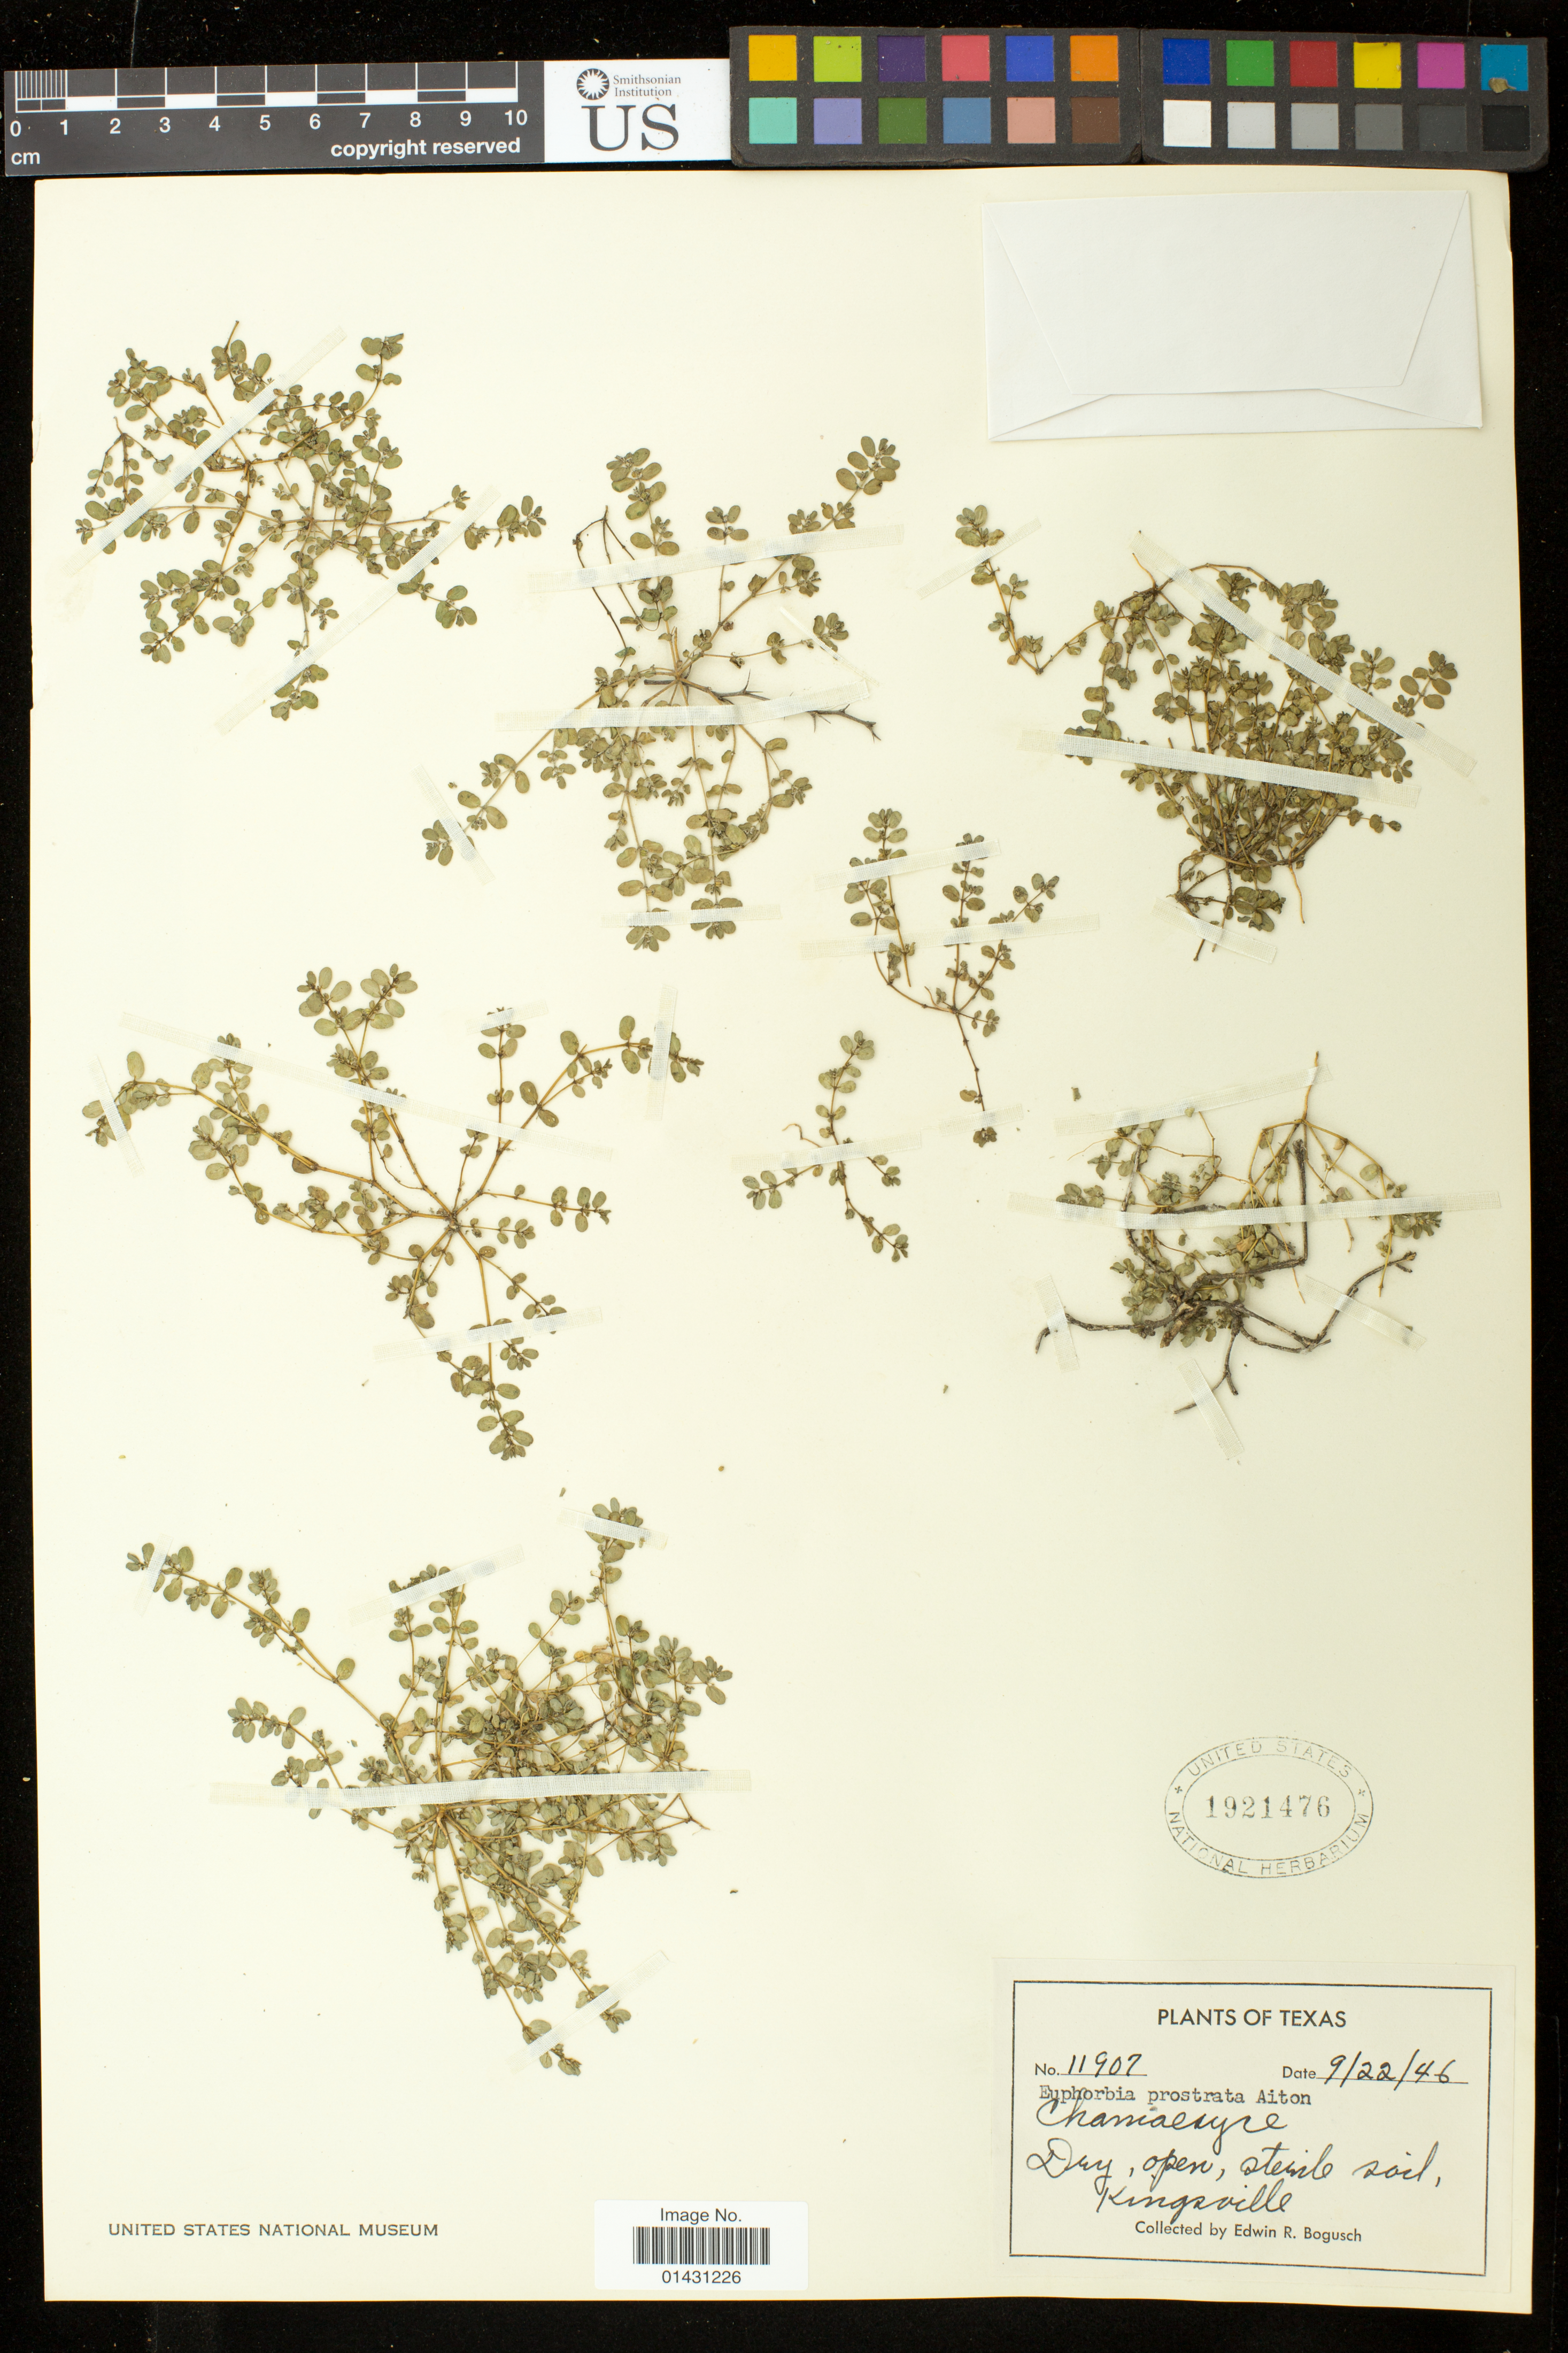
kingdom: Plantae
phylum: Tracheophyta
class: Magnoliopsida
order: Malpighiales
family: Euphorbiaceae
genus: Euphorbia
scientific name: Euphorbia prostrata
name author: Aiton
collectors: E. Bogusch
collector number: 11907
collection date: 1946-09-22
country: United States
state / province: Texas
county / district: Kleberg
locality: Kingsville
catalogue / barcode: US 1921476